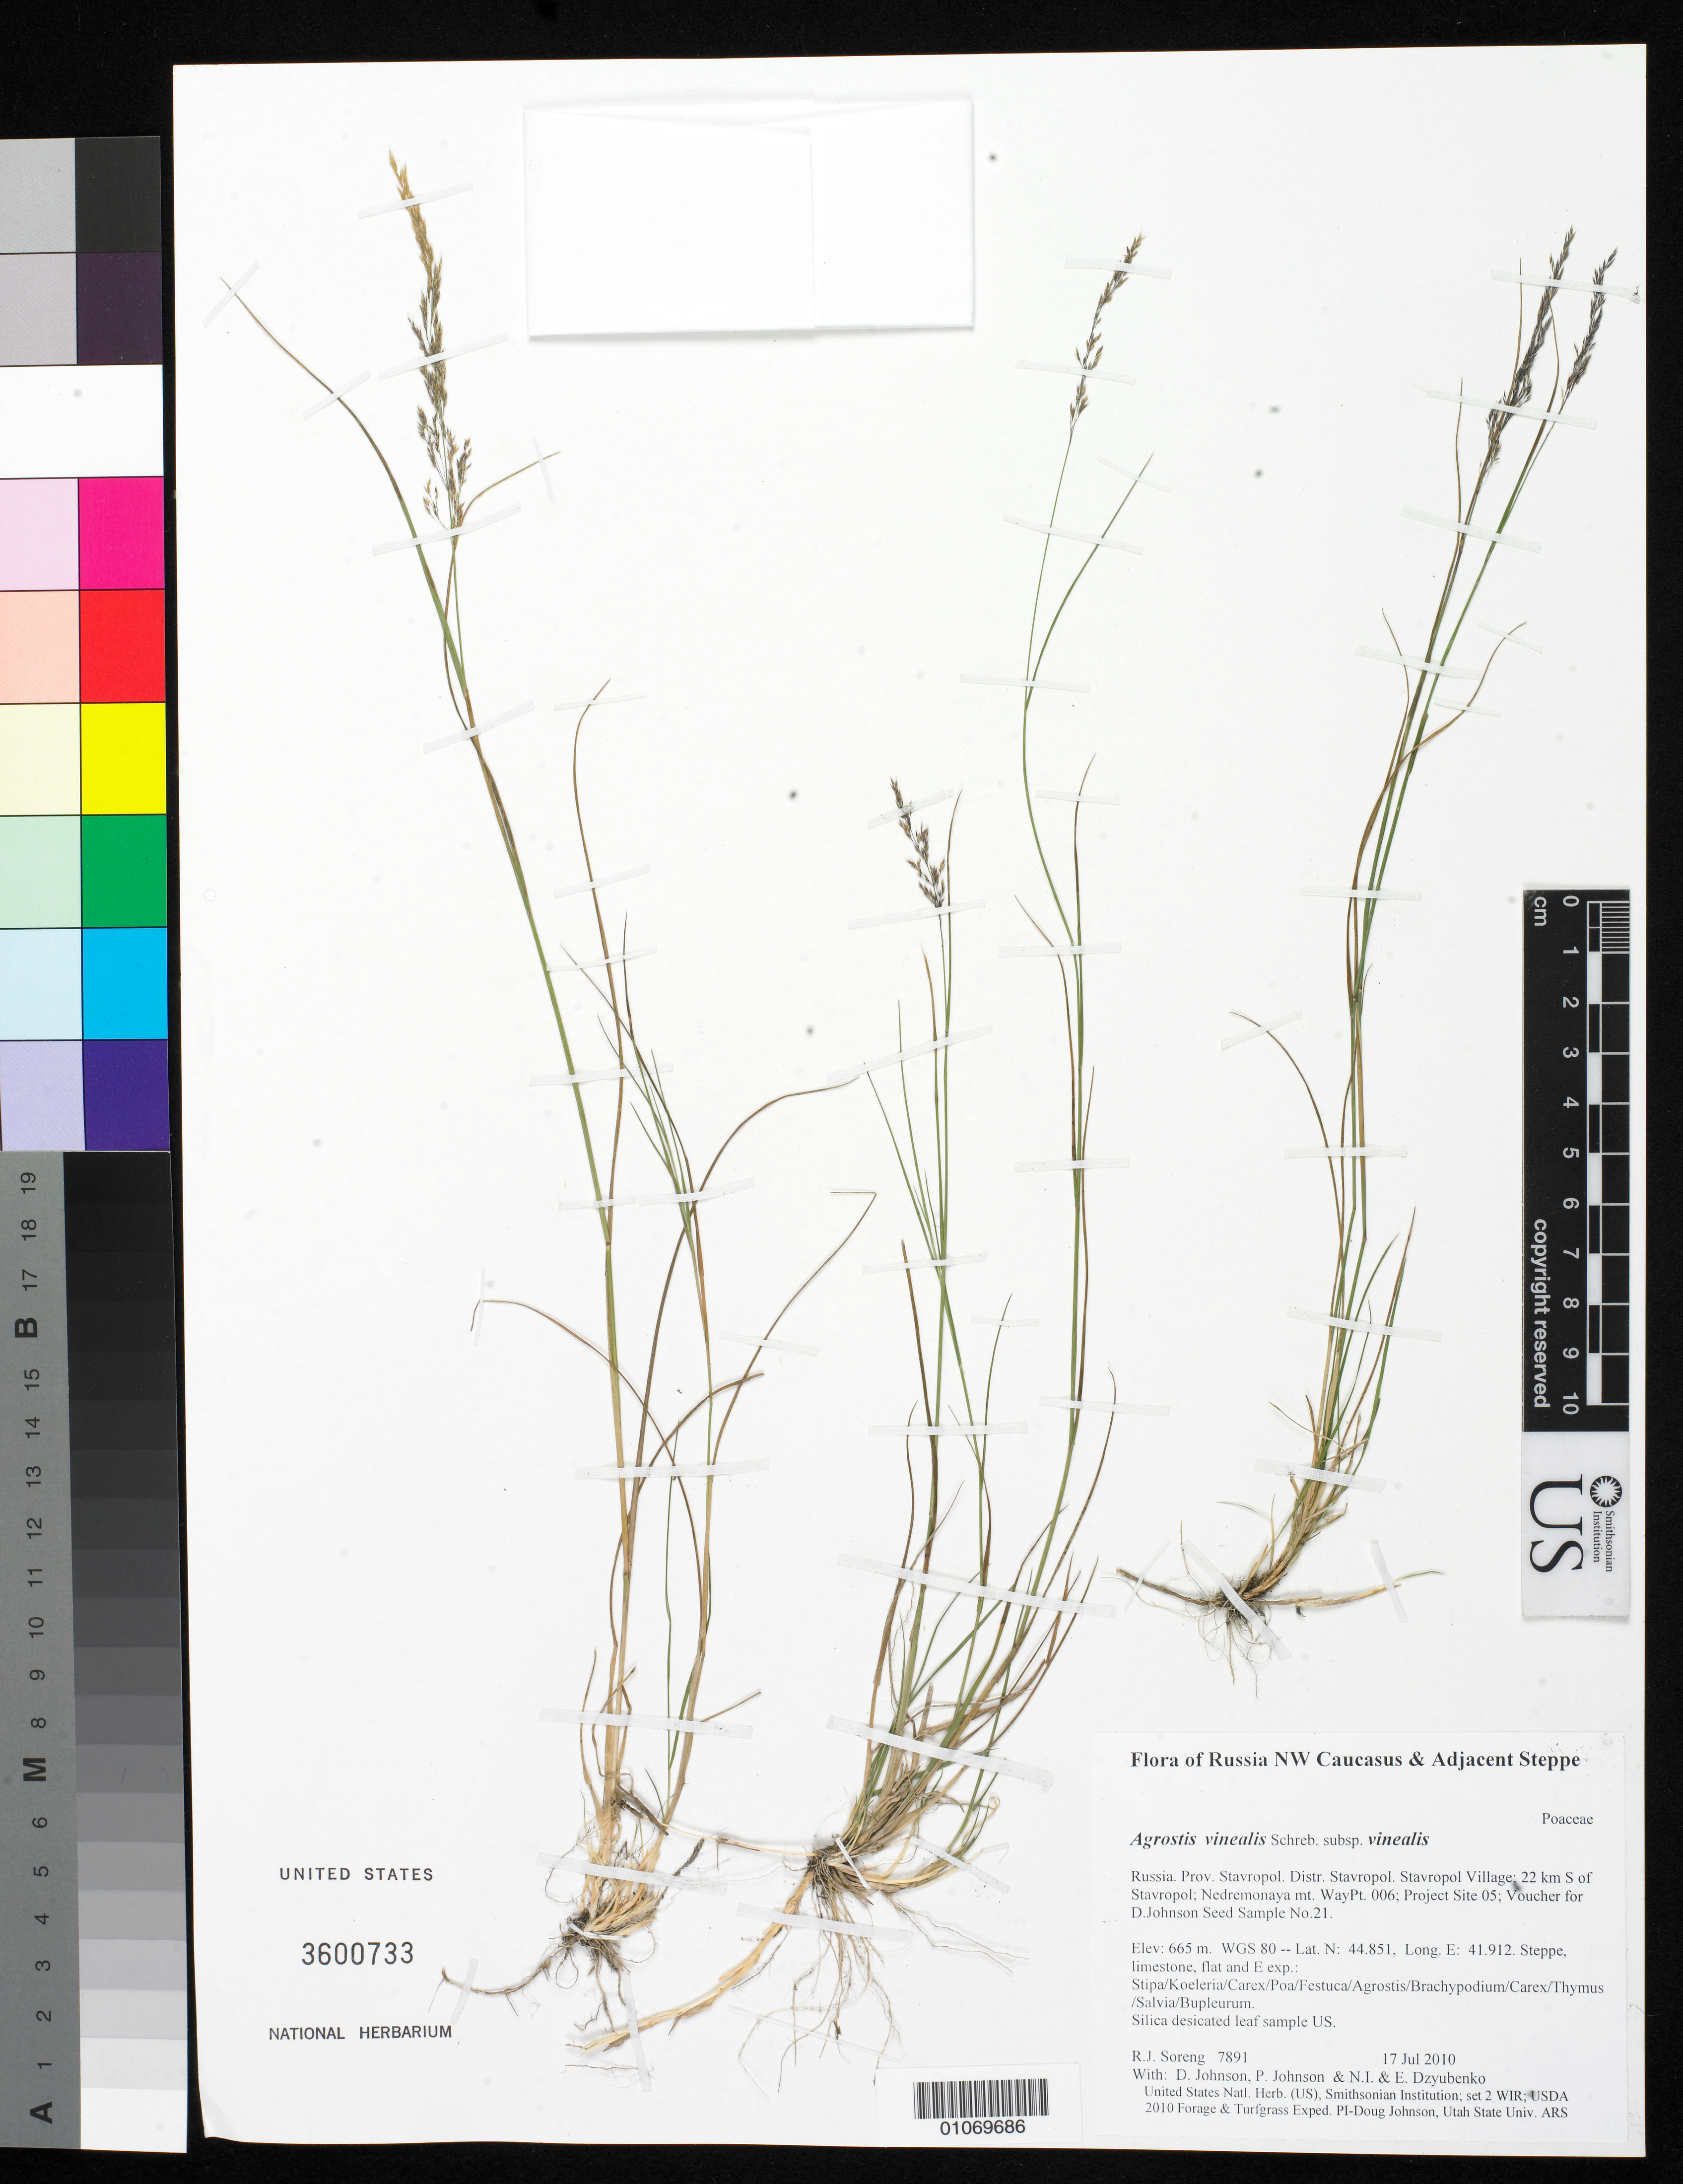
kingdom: Plantae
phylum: Tracheophyta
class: Liliopsida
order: Poales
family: Poaceae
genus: Agrostis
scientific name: Agrostis vinealis subsp. vinealis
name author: Schreb.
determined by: Soreng, Robert J., Research Associate (BOT), Smithsonian Institution - National Museum of Natural History (UNITED STATES)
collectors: R. J. Soreng, D. Johnson, P. Johnson, N. Dzyubenko & E. Dzyubenko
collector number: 7891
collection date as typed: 17 Jul 2010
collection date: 2010-07-17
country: Russian Federation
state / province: Stavropol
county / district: Stavropol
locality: Stavropol Village; 22 km S of Stavropol; Nedremonaya mt.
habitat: Steppe, limestone, flat and E exp.: Stipa/Koeleria/Carex/Poa/Festuca/Agrostis/Brachypodium/Carex/Thymus/Salvia/Bupleurum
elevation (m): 665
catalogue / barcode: US 3600733